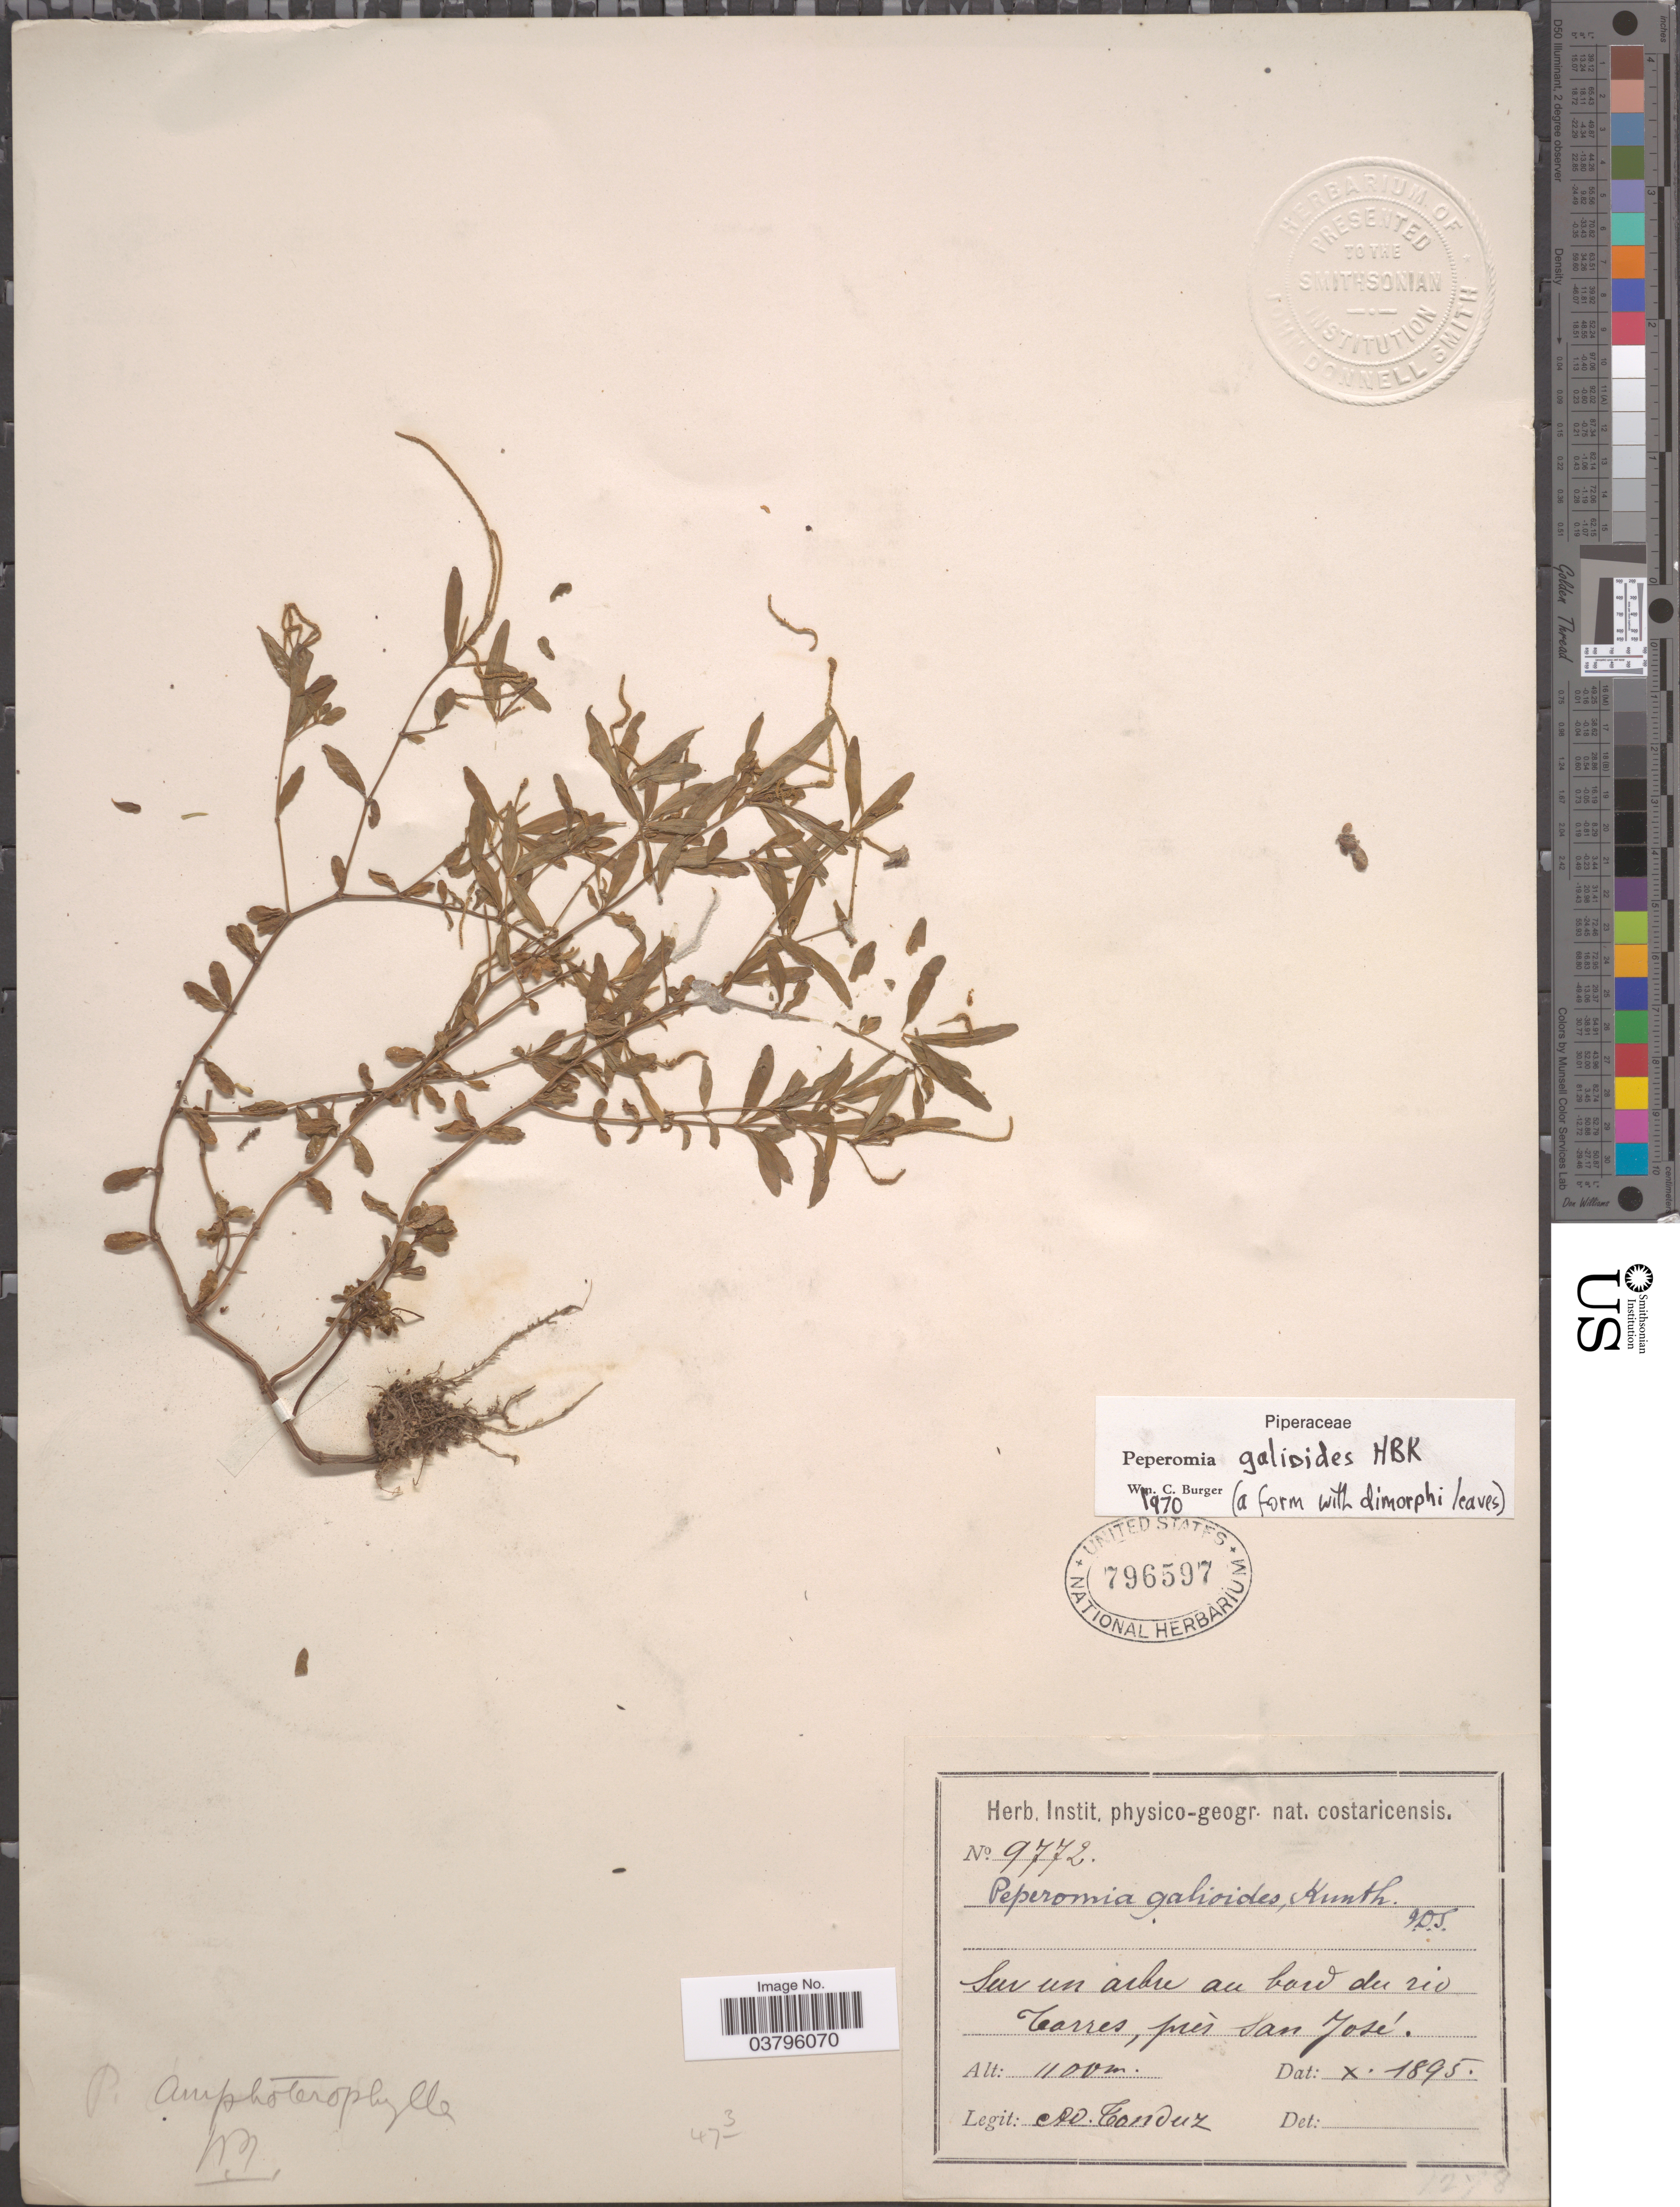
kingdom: Plantae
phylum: Tracheophyta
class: Magnoliopsida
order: Piperales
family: Piperaceae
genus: Peperomia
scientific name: Peperomia galioides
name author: Kunth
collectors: A. Tonduz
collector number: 9772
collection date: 1895-10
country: Costa Rica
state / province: San José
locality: Au bord du rio Torres, près San José.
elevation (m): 1100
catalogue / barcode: US 796597